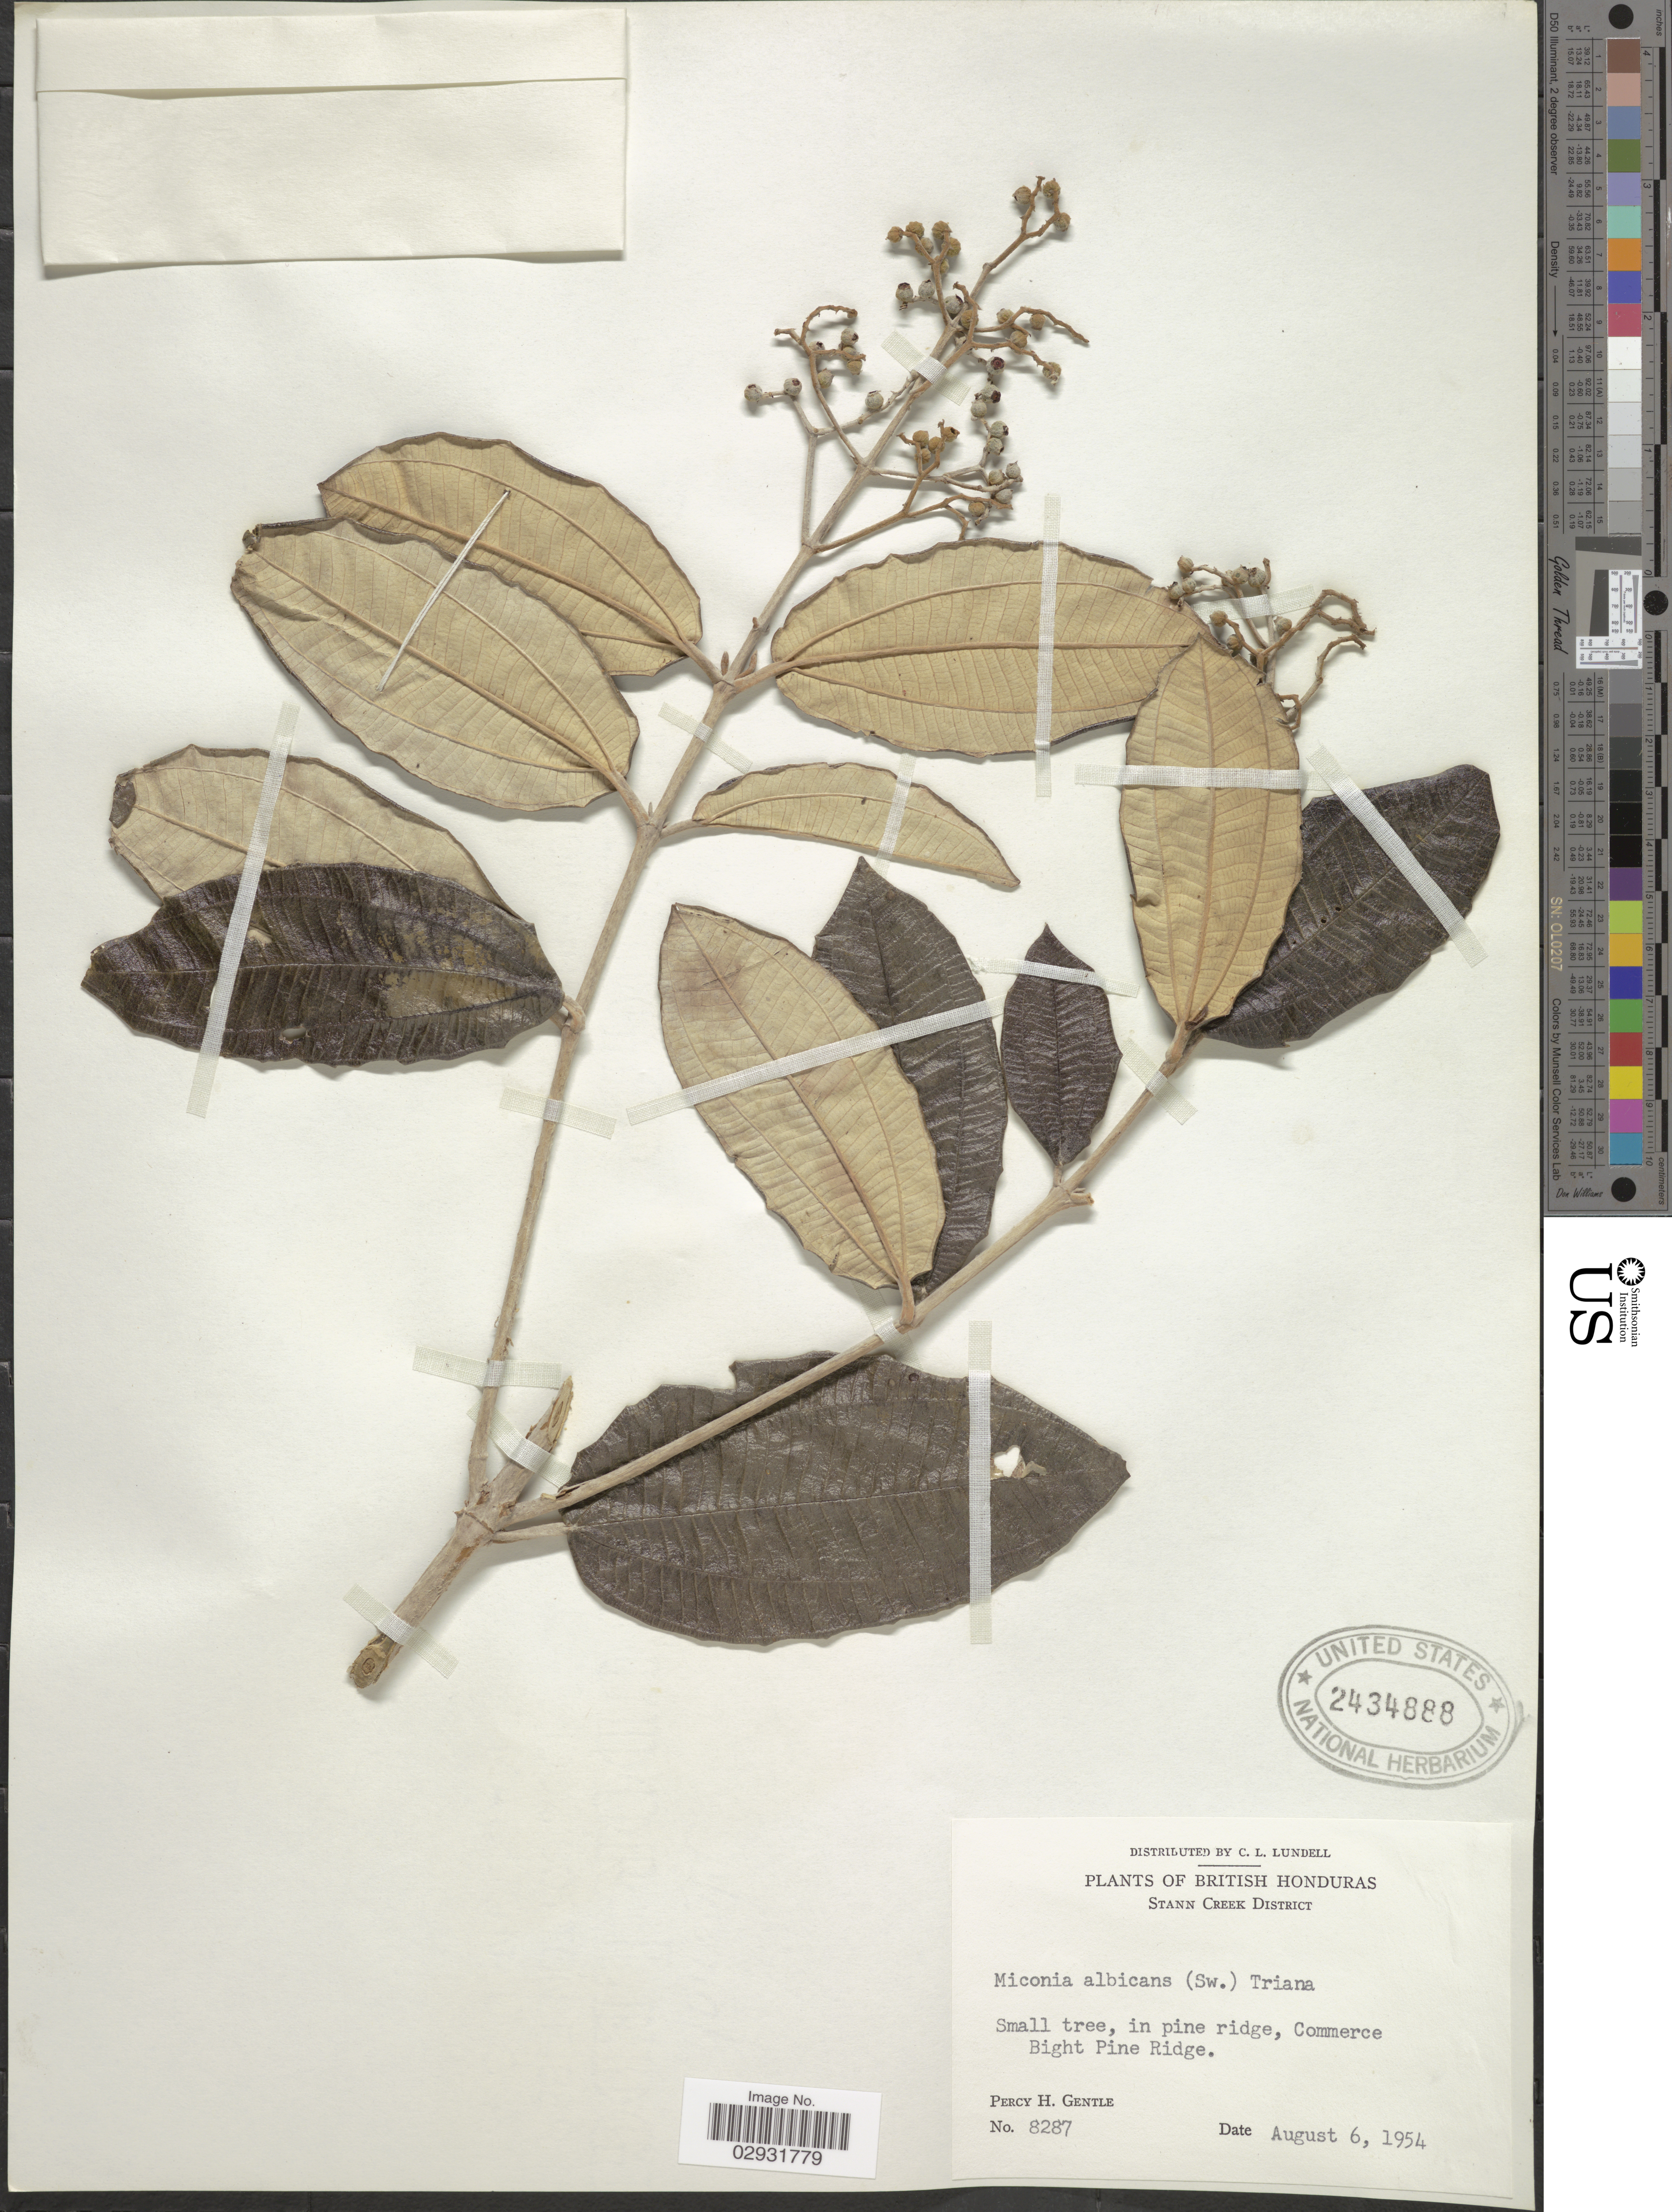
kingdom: Plantae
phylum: Tracheophyta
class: Magnoliopsida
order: Myrtales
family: Melastomataceae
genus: Miconia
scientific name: Miconia albicans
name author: (Sw.) Steud.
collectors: P. H. Gentle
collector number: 8287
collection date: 1954-08-06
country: Belize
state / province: Stann Creek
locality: British Honduras. Stann Creek District. Small tree, in pine ridge, Commerce Bight Pine Ridge.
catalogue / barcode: US 2434888